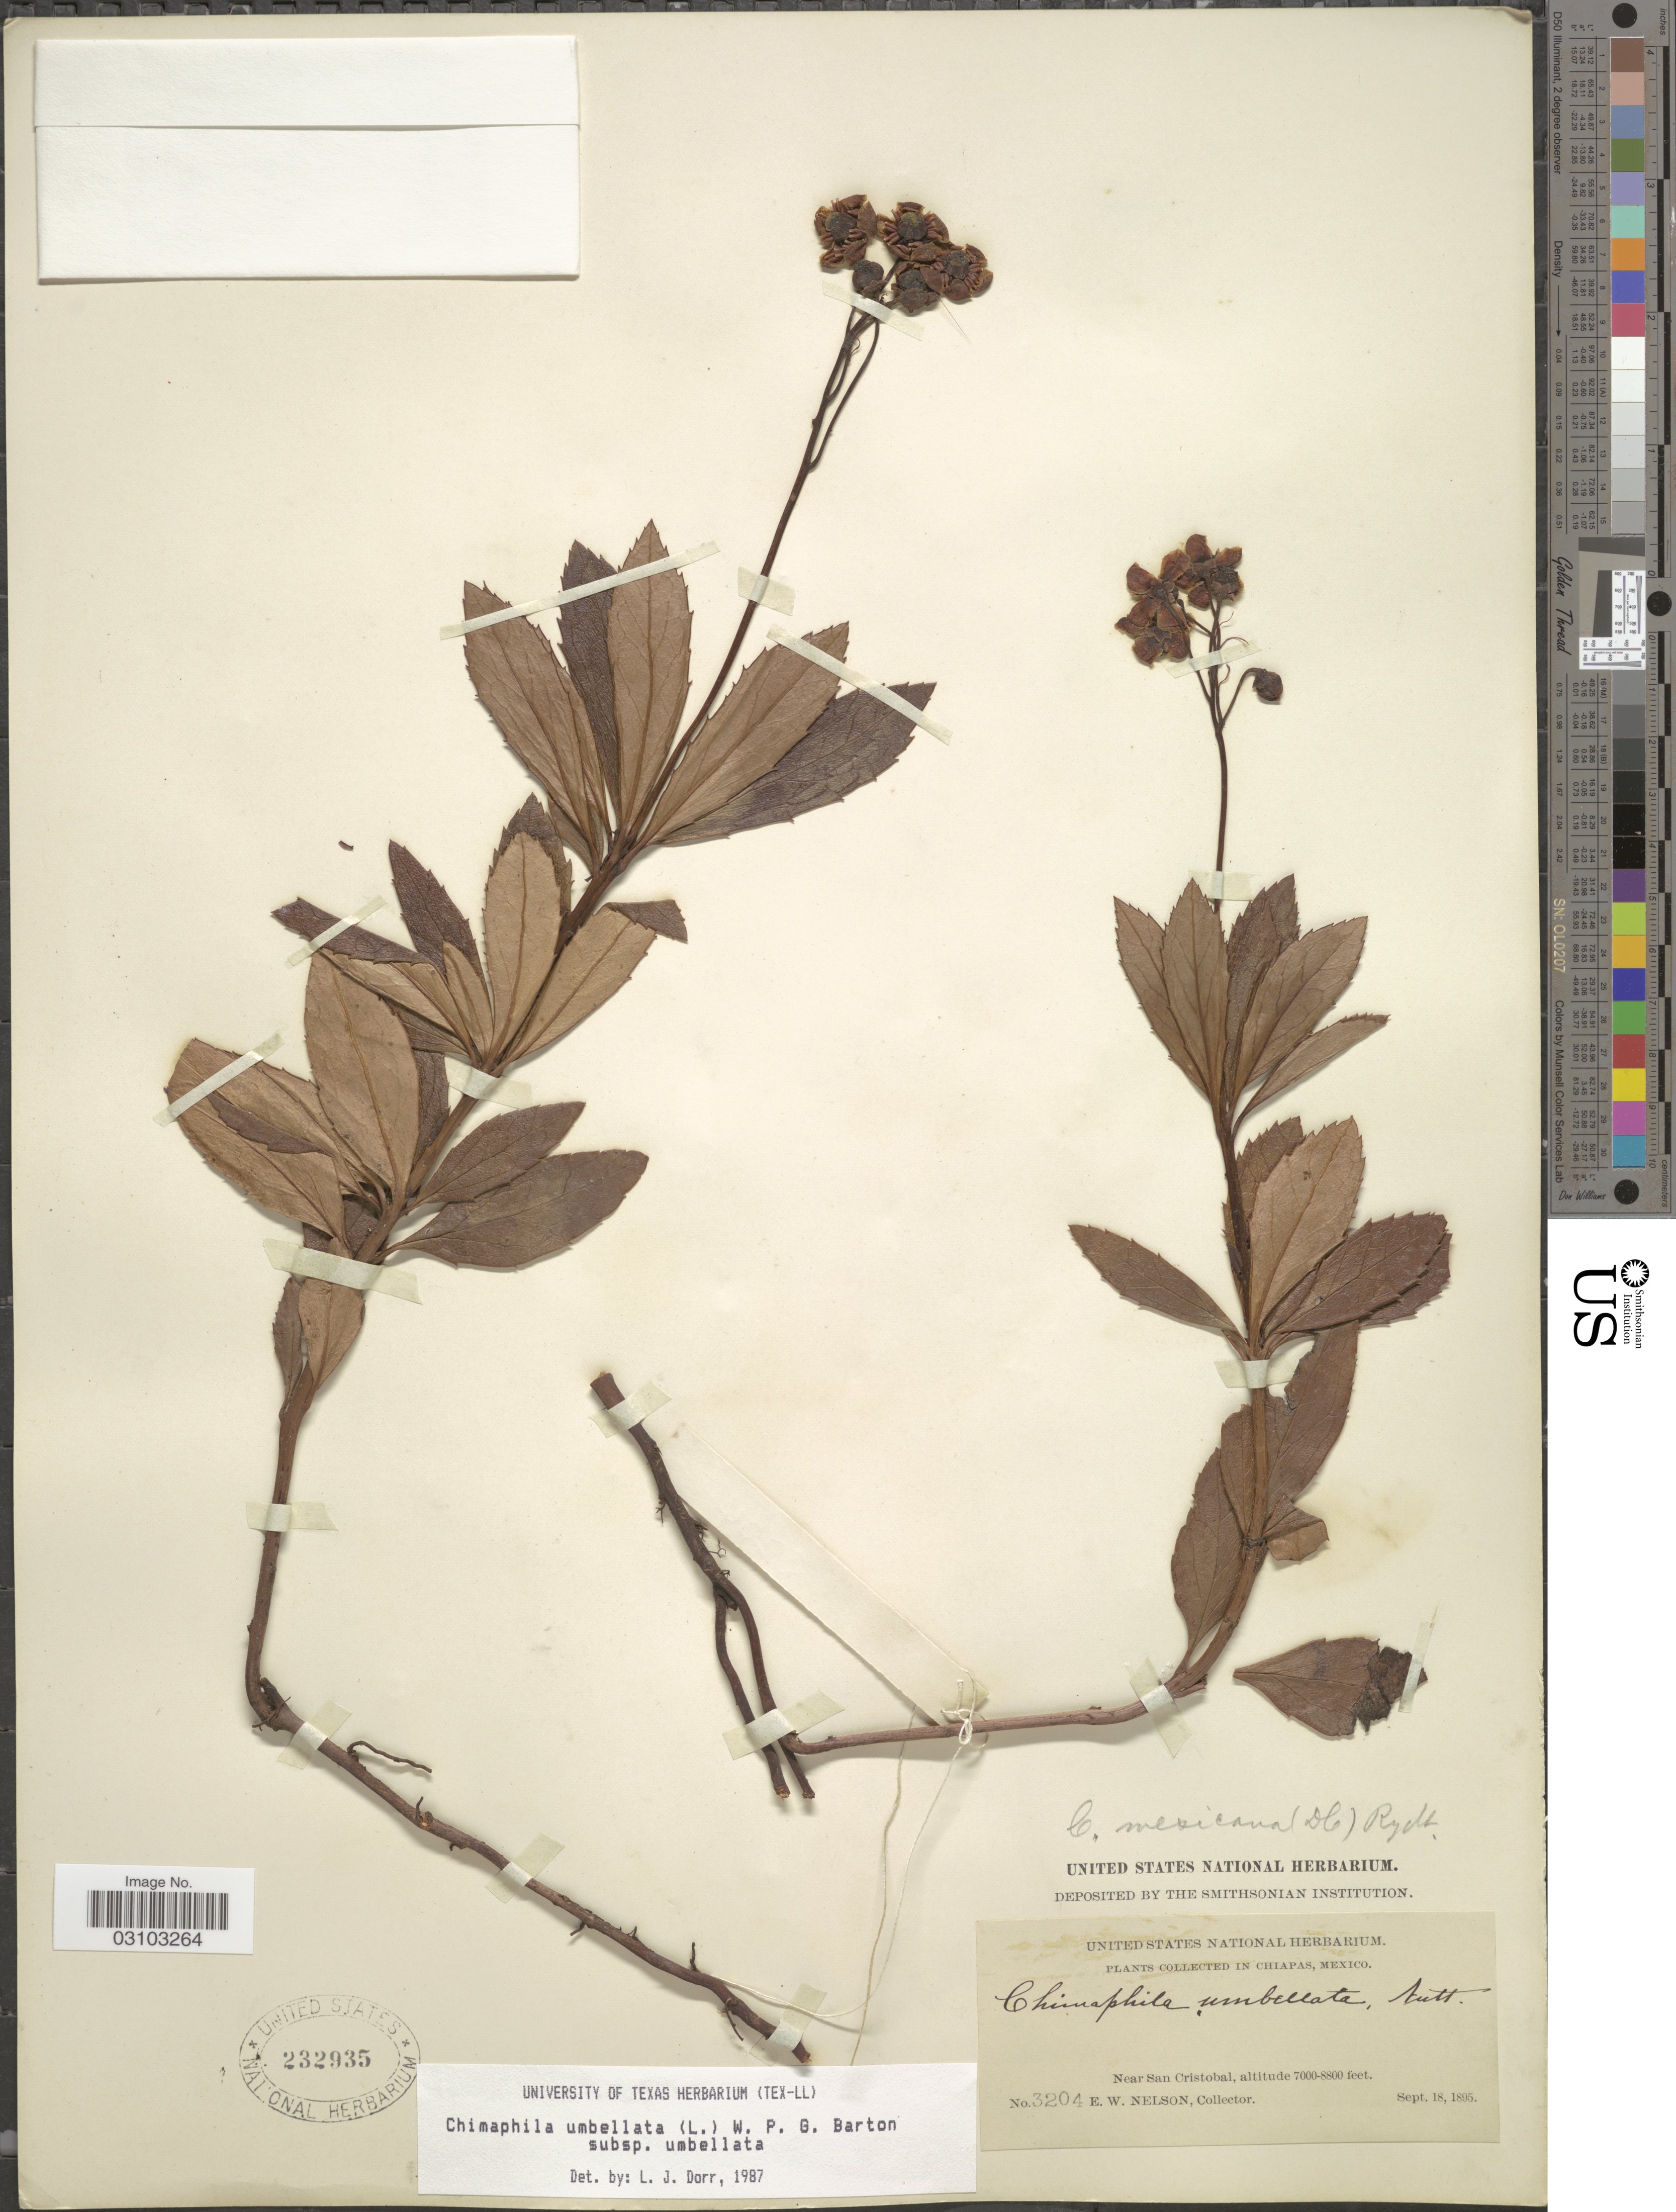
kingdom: Plantae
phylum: Tracheophyta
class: Magnoliopsida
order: Ericales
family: Ericaceae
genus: Chimaphila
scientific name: Chimaphila umbellata subsp. umbellata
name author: (L.) W.P.C. Barton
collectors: E. W. Nelson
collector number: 3204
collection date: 1895-09-18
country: Mexico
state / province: Chiapas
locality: Near San Cristobal.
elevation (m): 2134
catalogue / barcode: US 232935